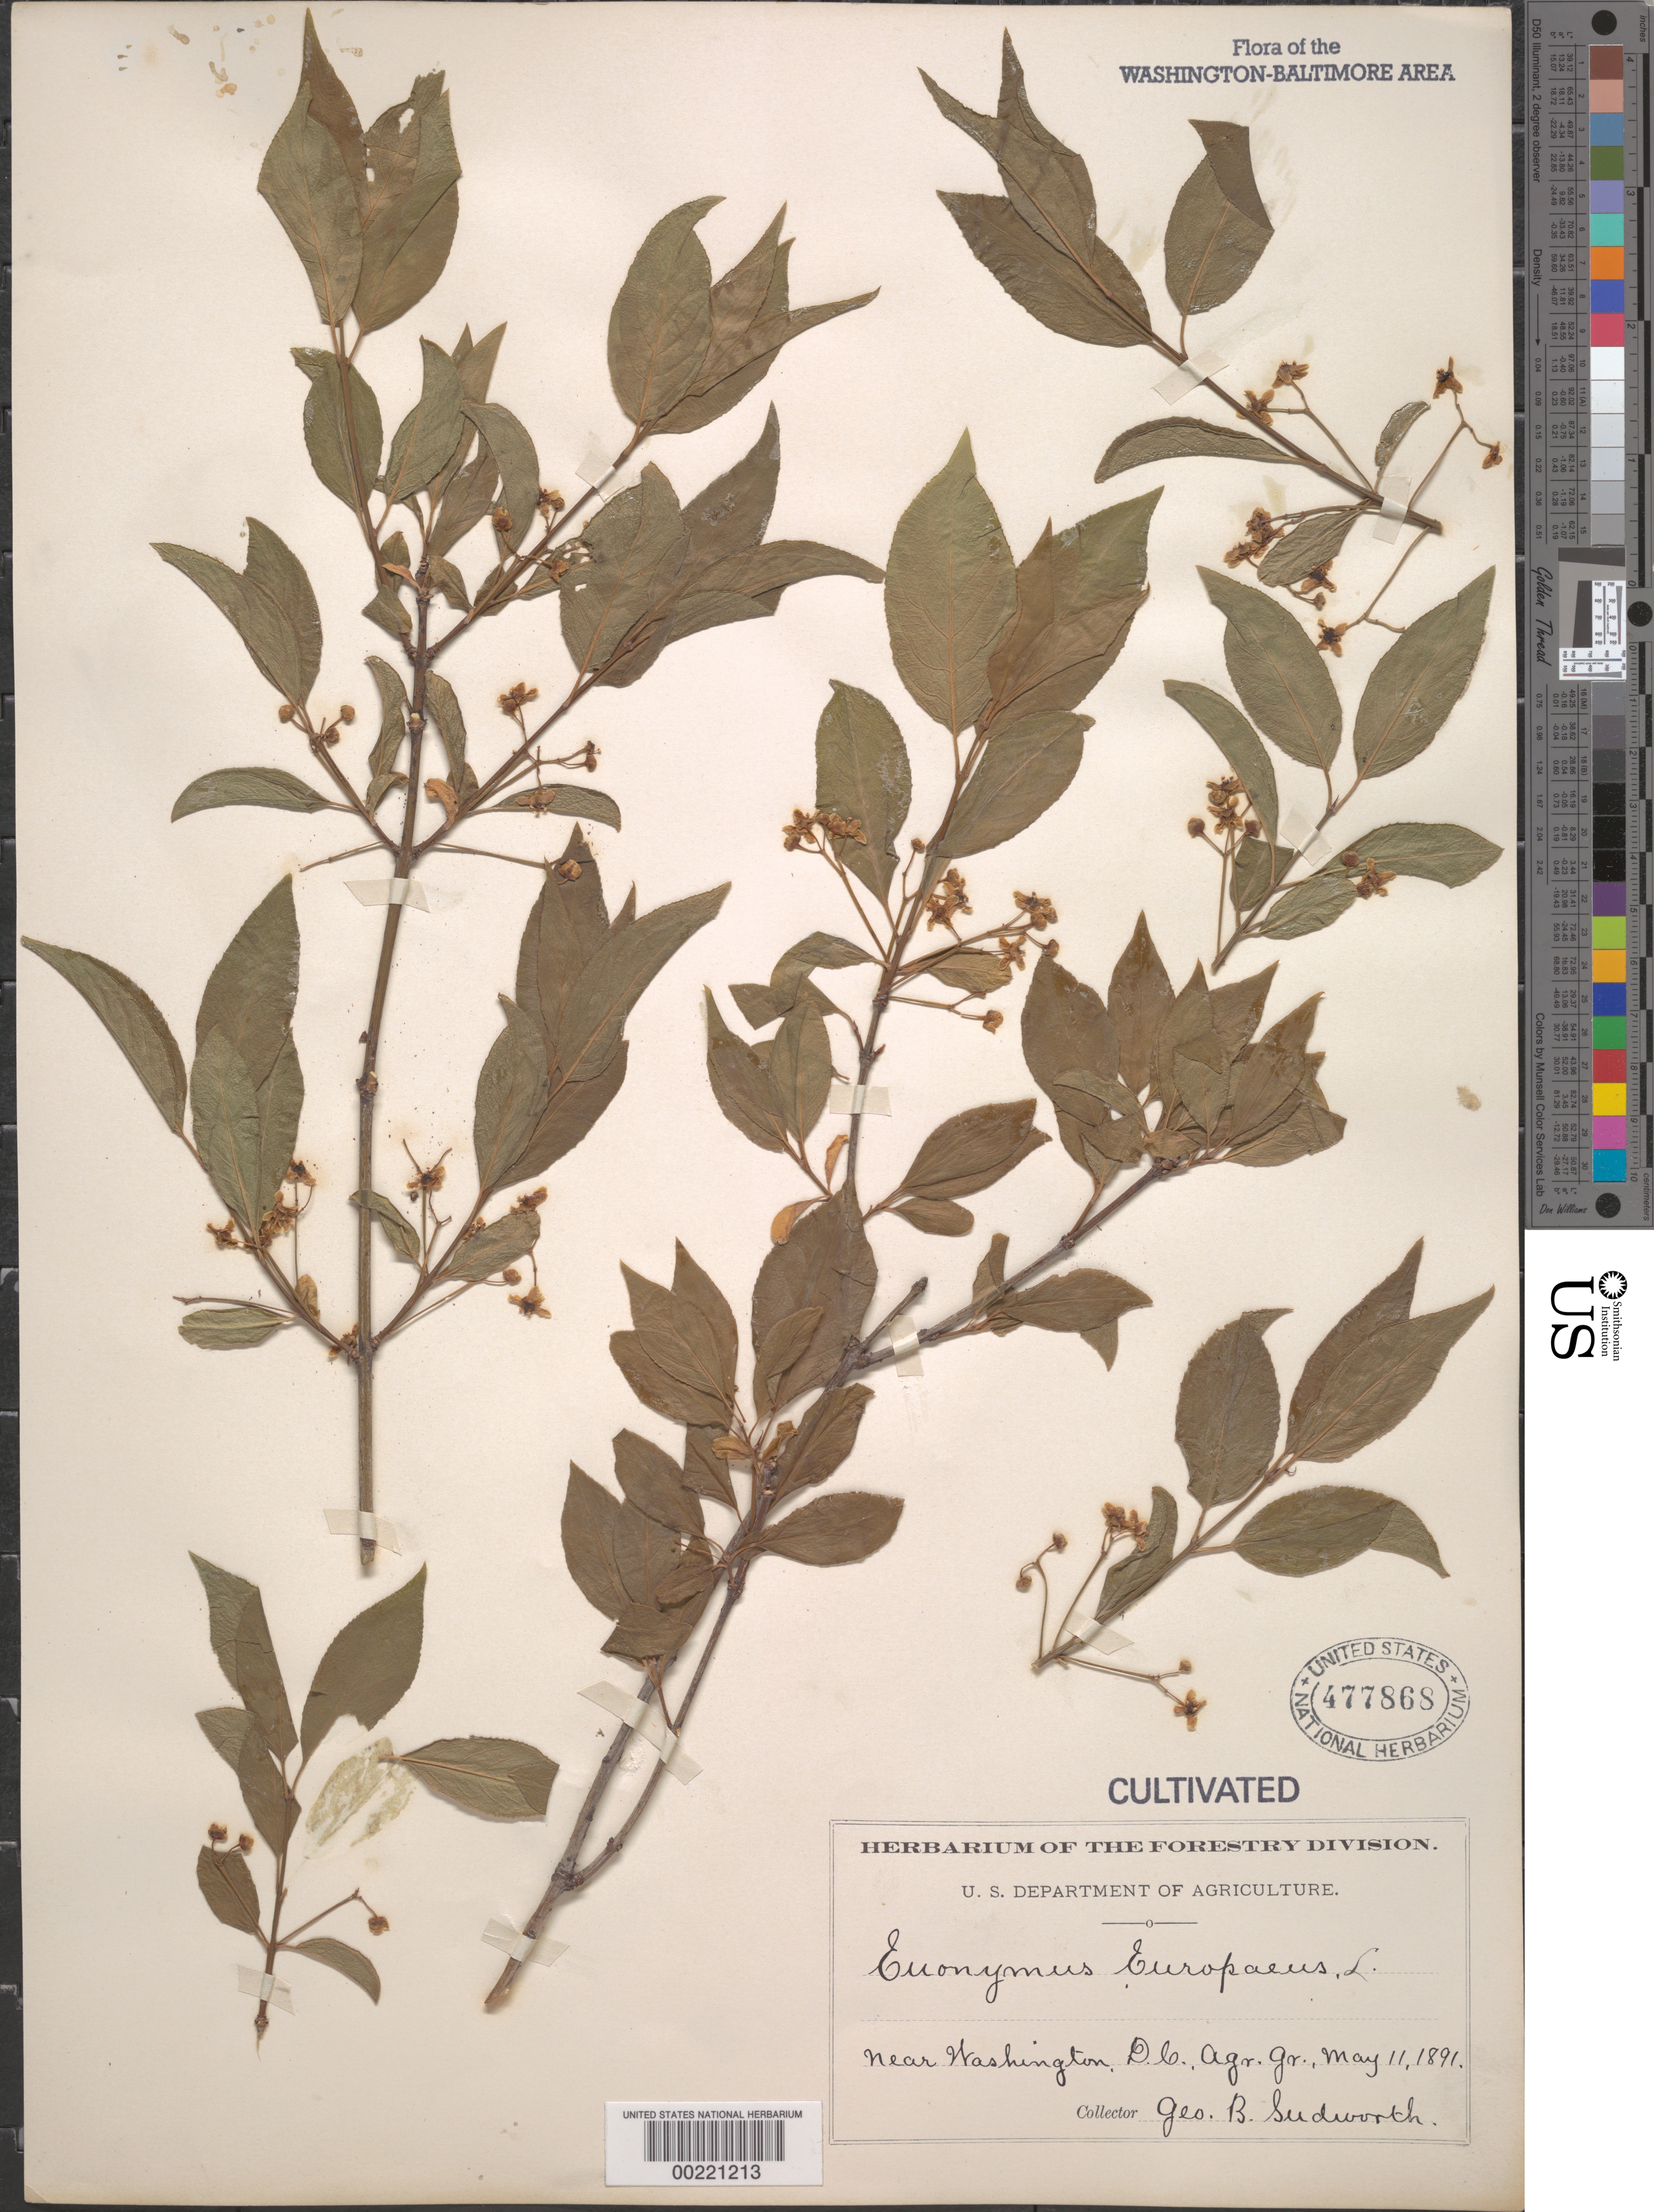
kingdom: Plantae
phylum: Tracheophyta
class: Magnoliopsida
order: Celastrales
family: Celastraceae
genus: Euonymus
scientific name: Euonymus europaeus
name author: L.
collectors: G. B. Sudworth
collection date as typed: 11 May 1891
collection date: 1891-05-11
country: United States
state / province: District of Columbia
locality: Department of Agriculture Grounds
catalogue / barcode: US 477868